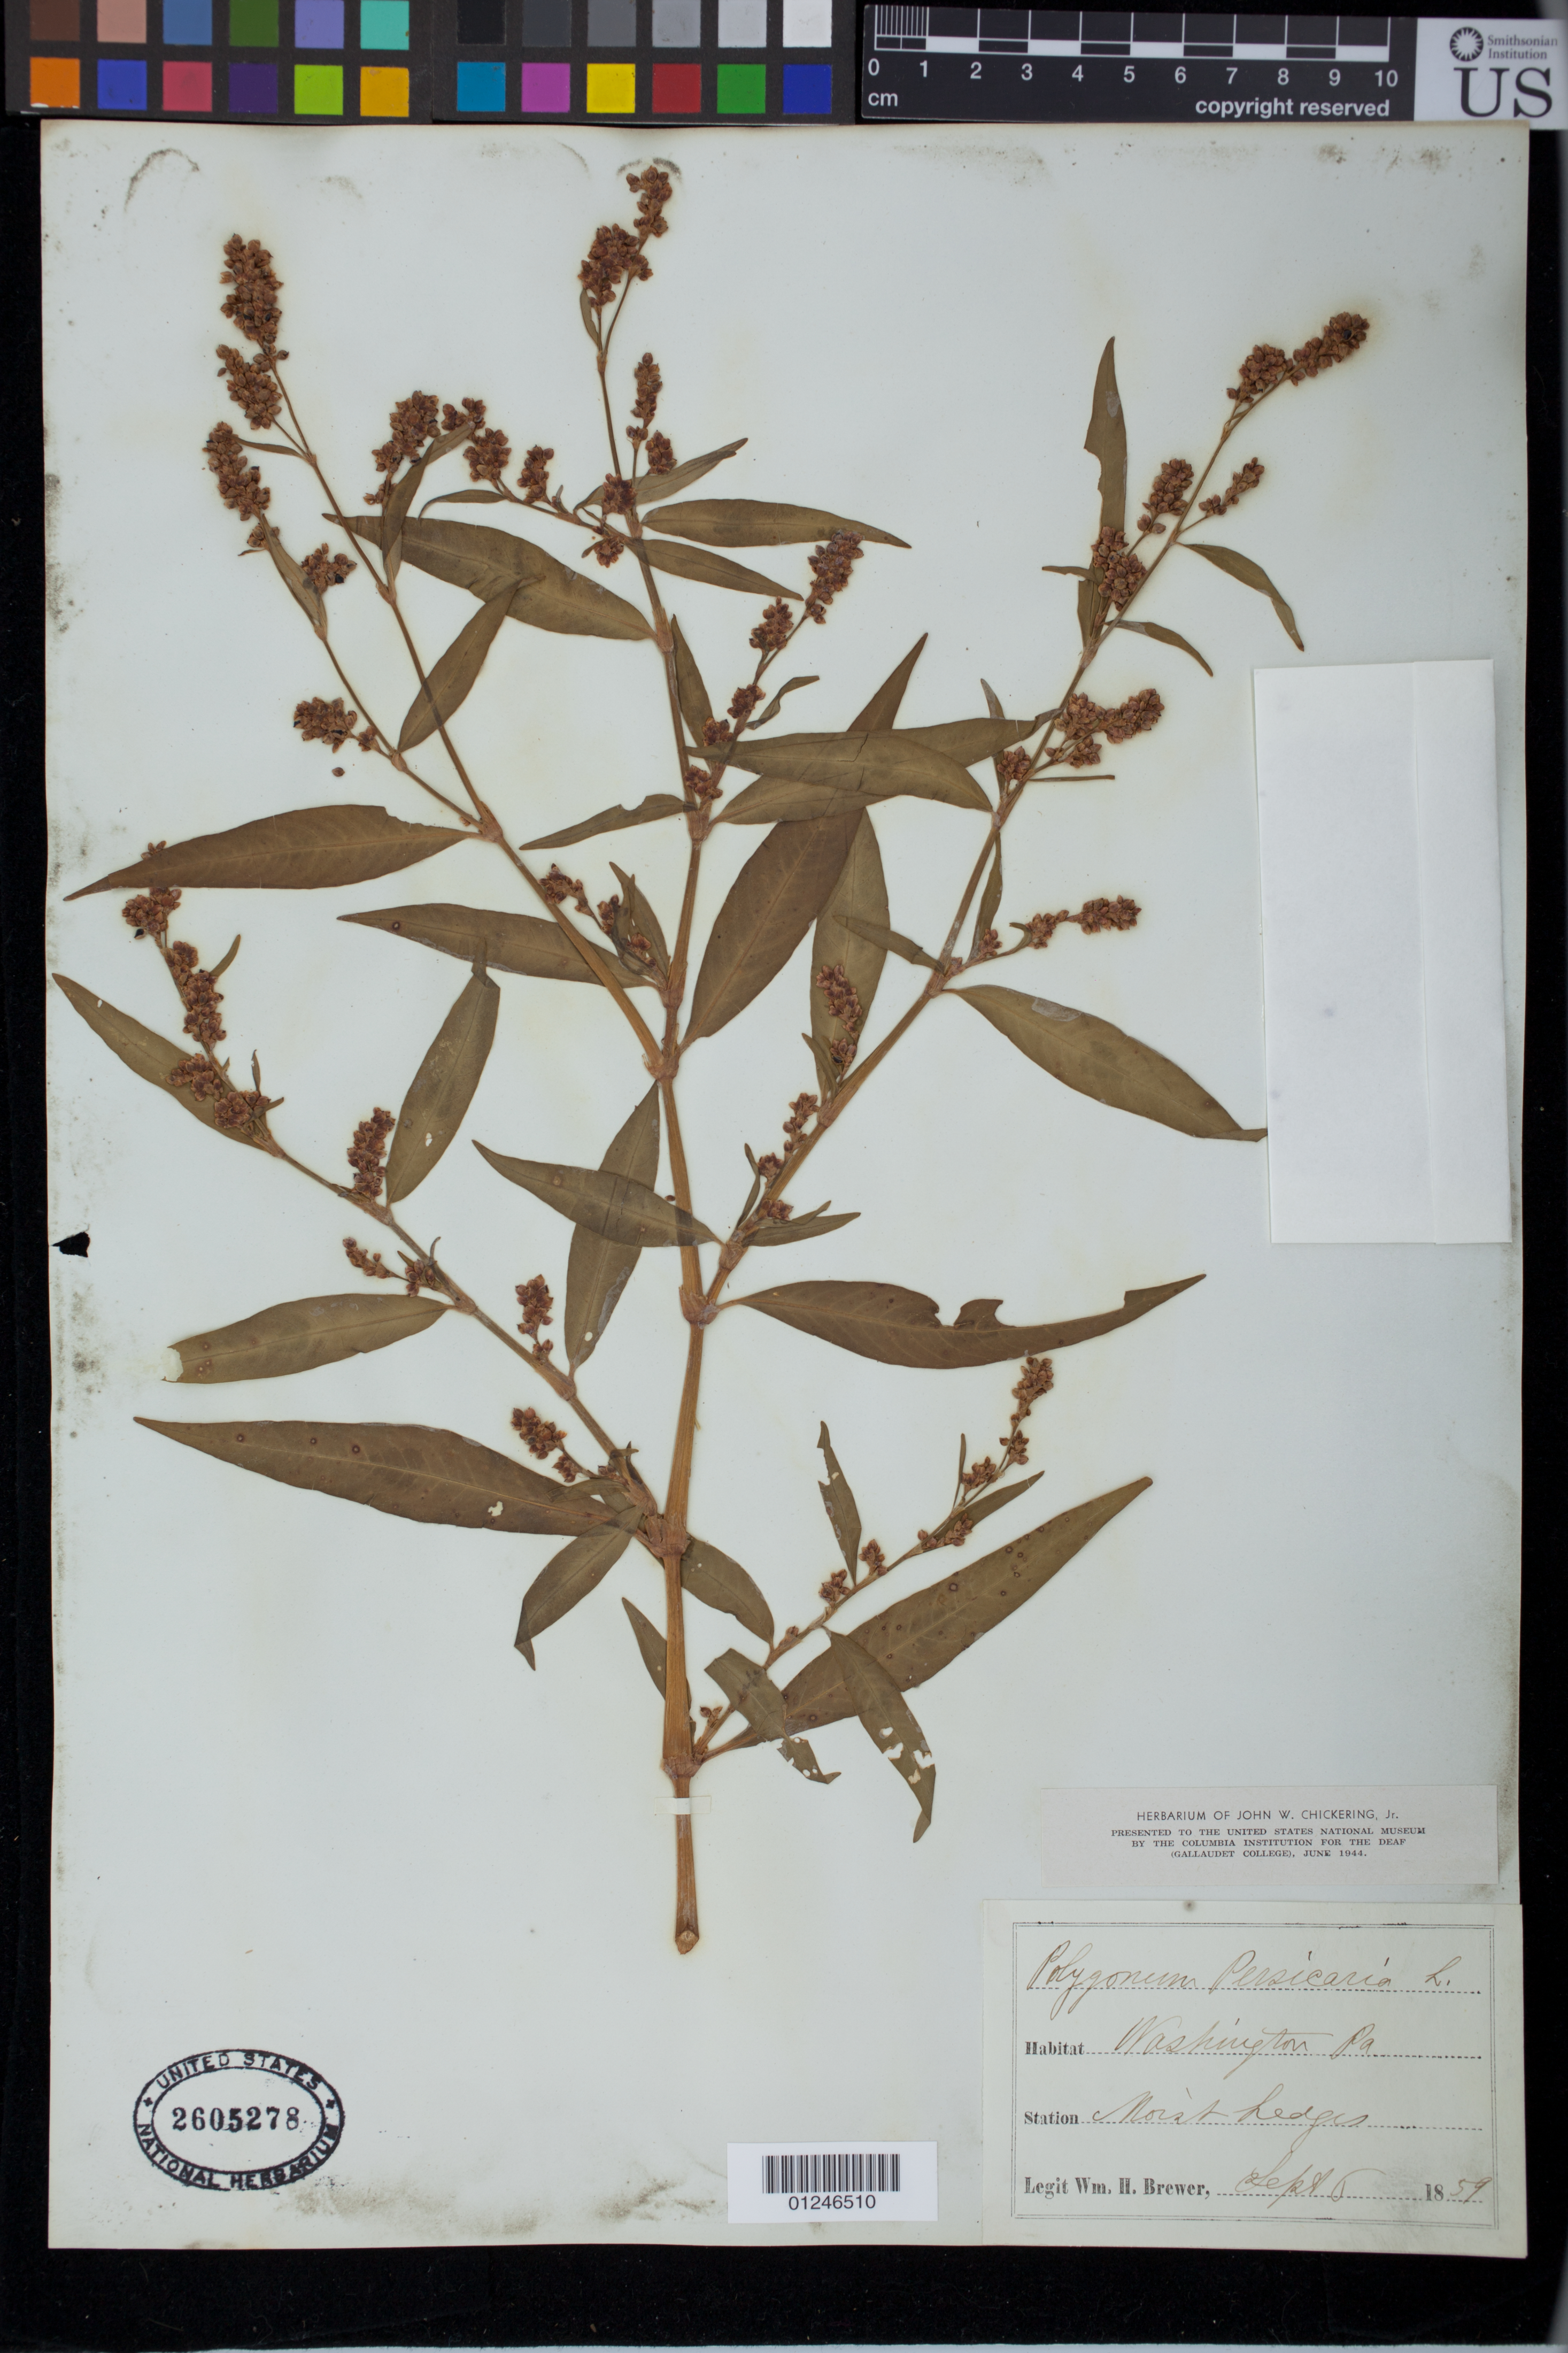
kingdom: Plantae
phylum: Tracheophyta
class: Magnoliopsida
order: Caryophyllales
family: Polygonaceae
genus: Persicaria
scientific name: Persicaria maculosa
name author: S.F. Gray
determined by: Atha, D. E.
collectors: W. H. Brewer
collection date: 1859-09-06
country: United States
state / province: Pennsylvania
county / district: Washington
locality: Washington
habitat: Moist hedges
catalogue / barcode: US 2605278